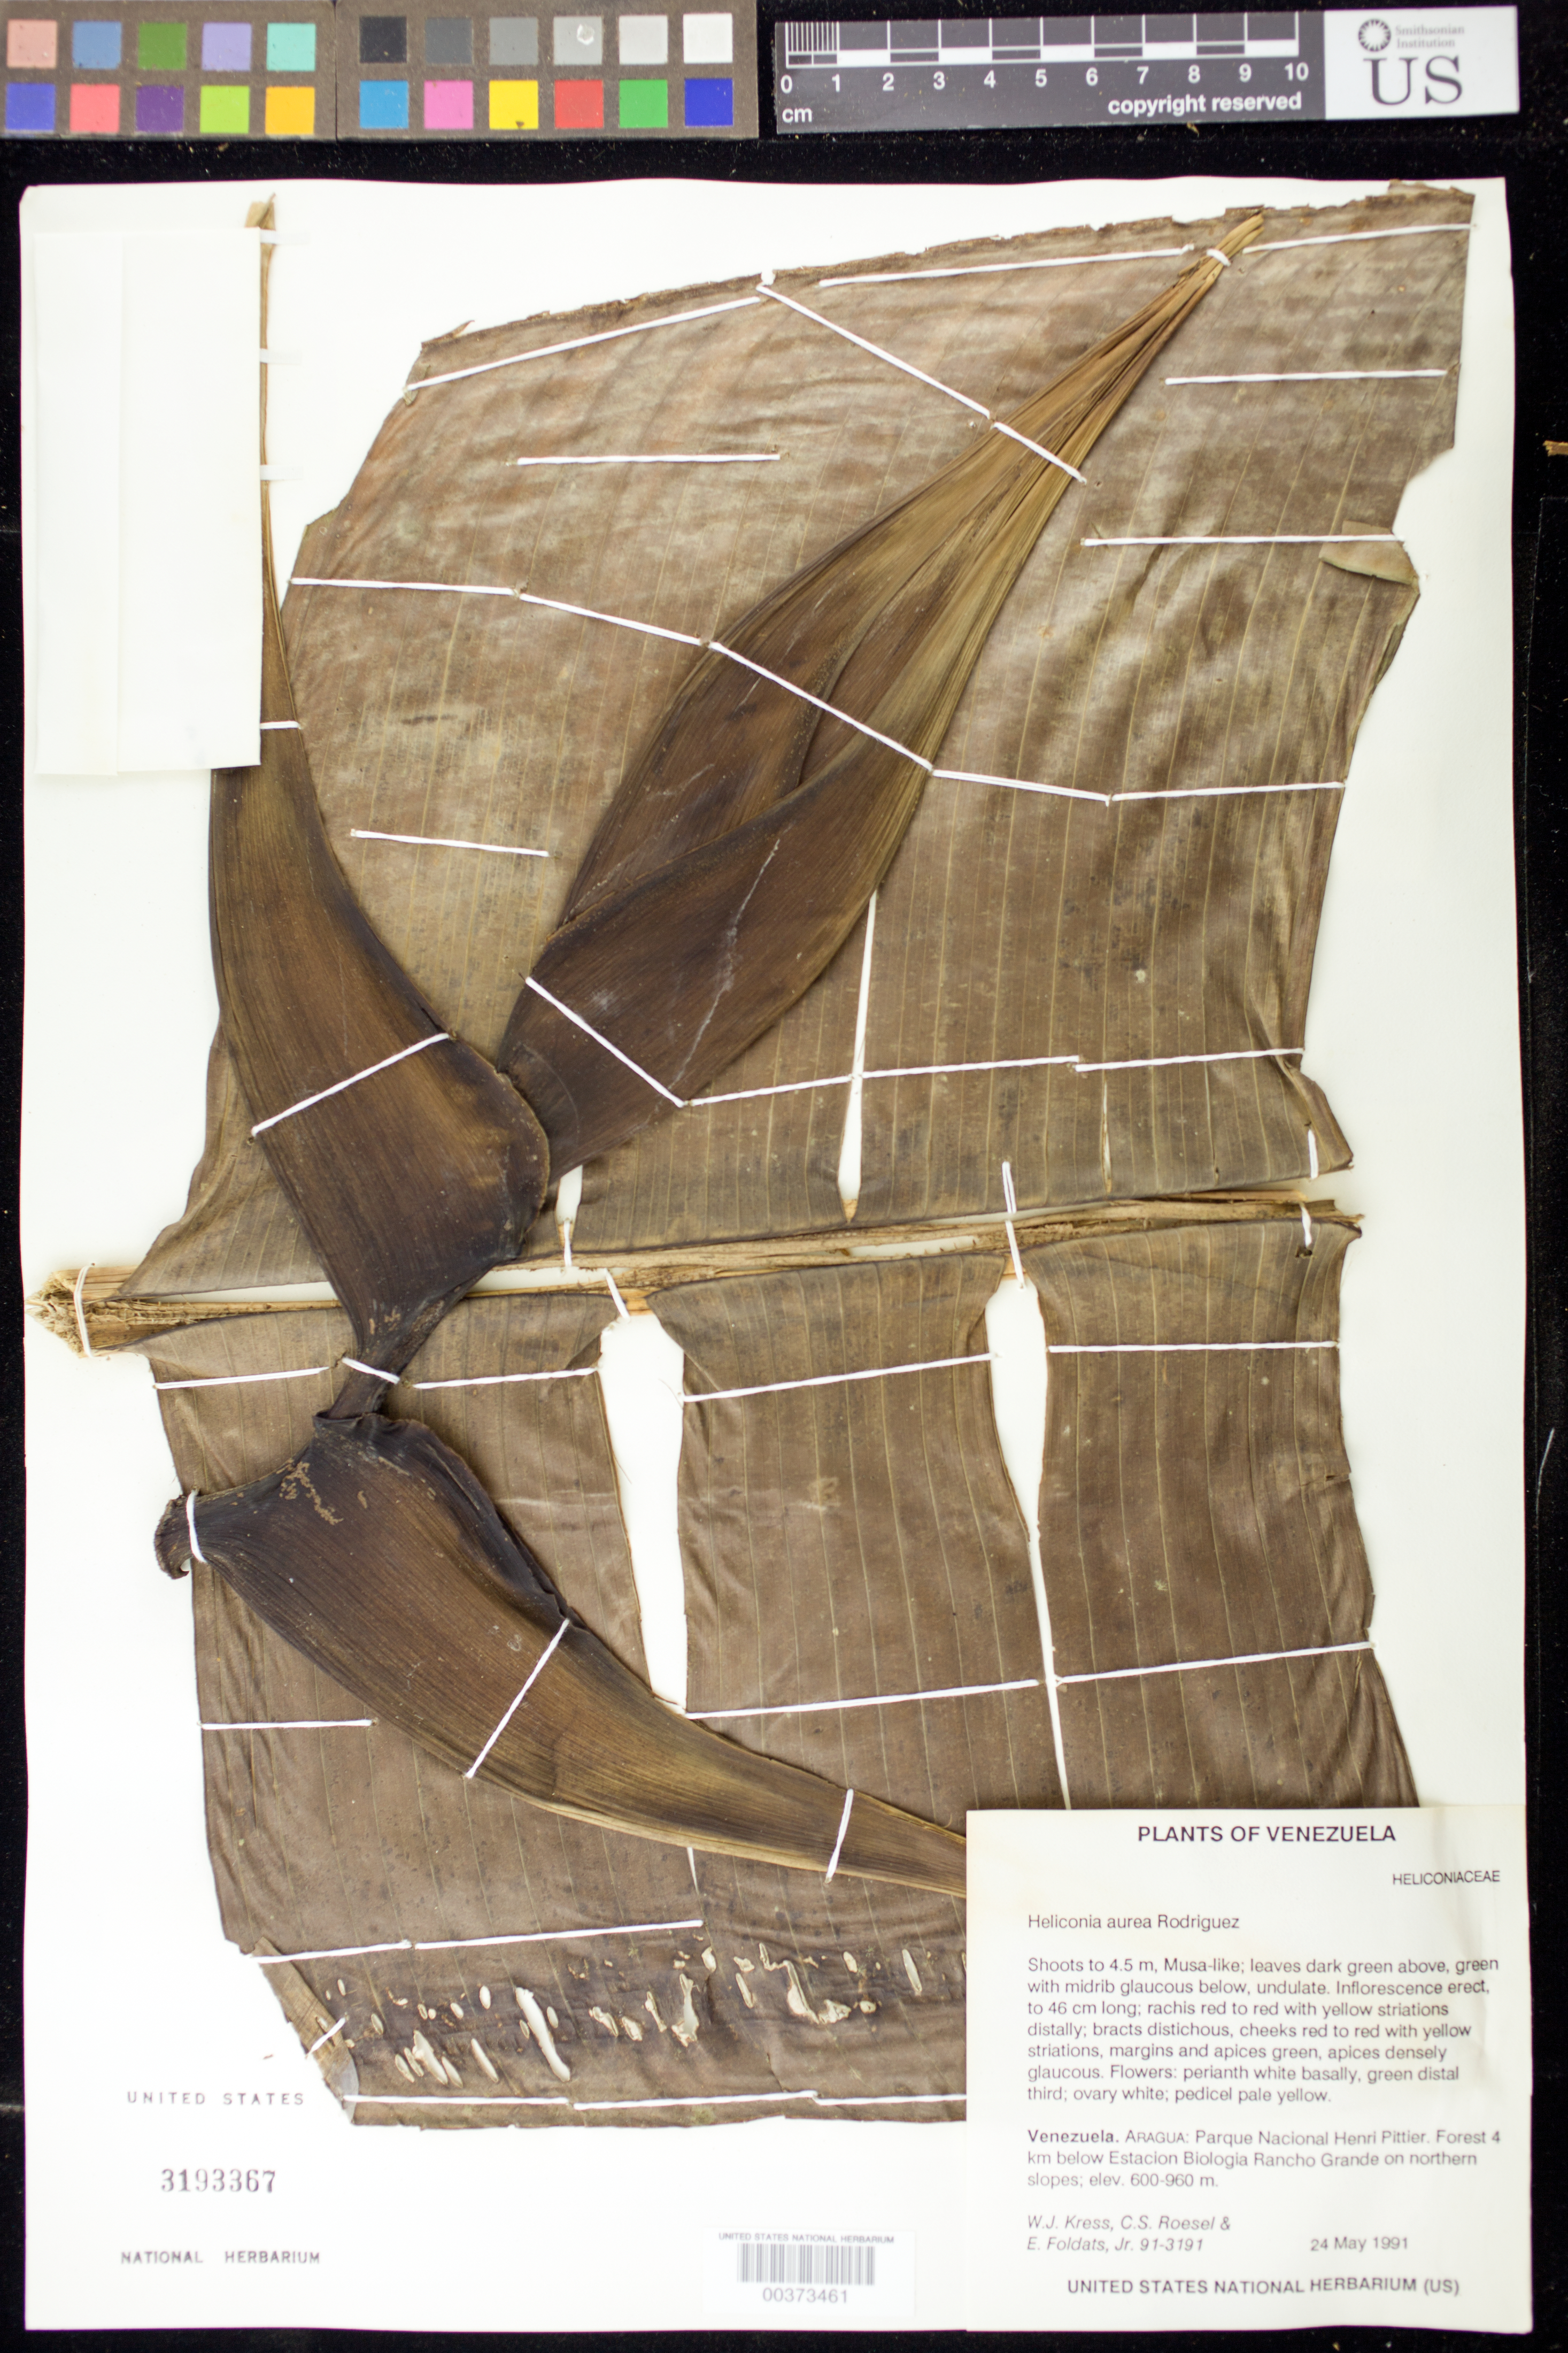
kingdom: Plantae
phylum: Tracheophyta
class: Liliopsida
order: Zingiberales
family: Heliconiaceae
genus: Heliconia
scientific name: Heliconia aurea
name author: G. Rodr.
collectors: W. J. Kress, C. S. Roesel & E. Foldats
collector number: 91-3191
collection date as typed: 24 May 1991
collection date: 1991-05-24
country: Venezuela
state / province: Aragua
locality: Parque nacional henri pittier; forest 4 km below estacion biologia rancho grande on northern slopes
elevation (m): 600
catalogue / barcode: US 3193367